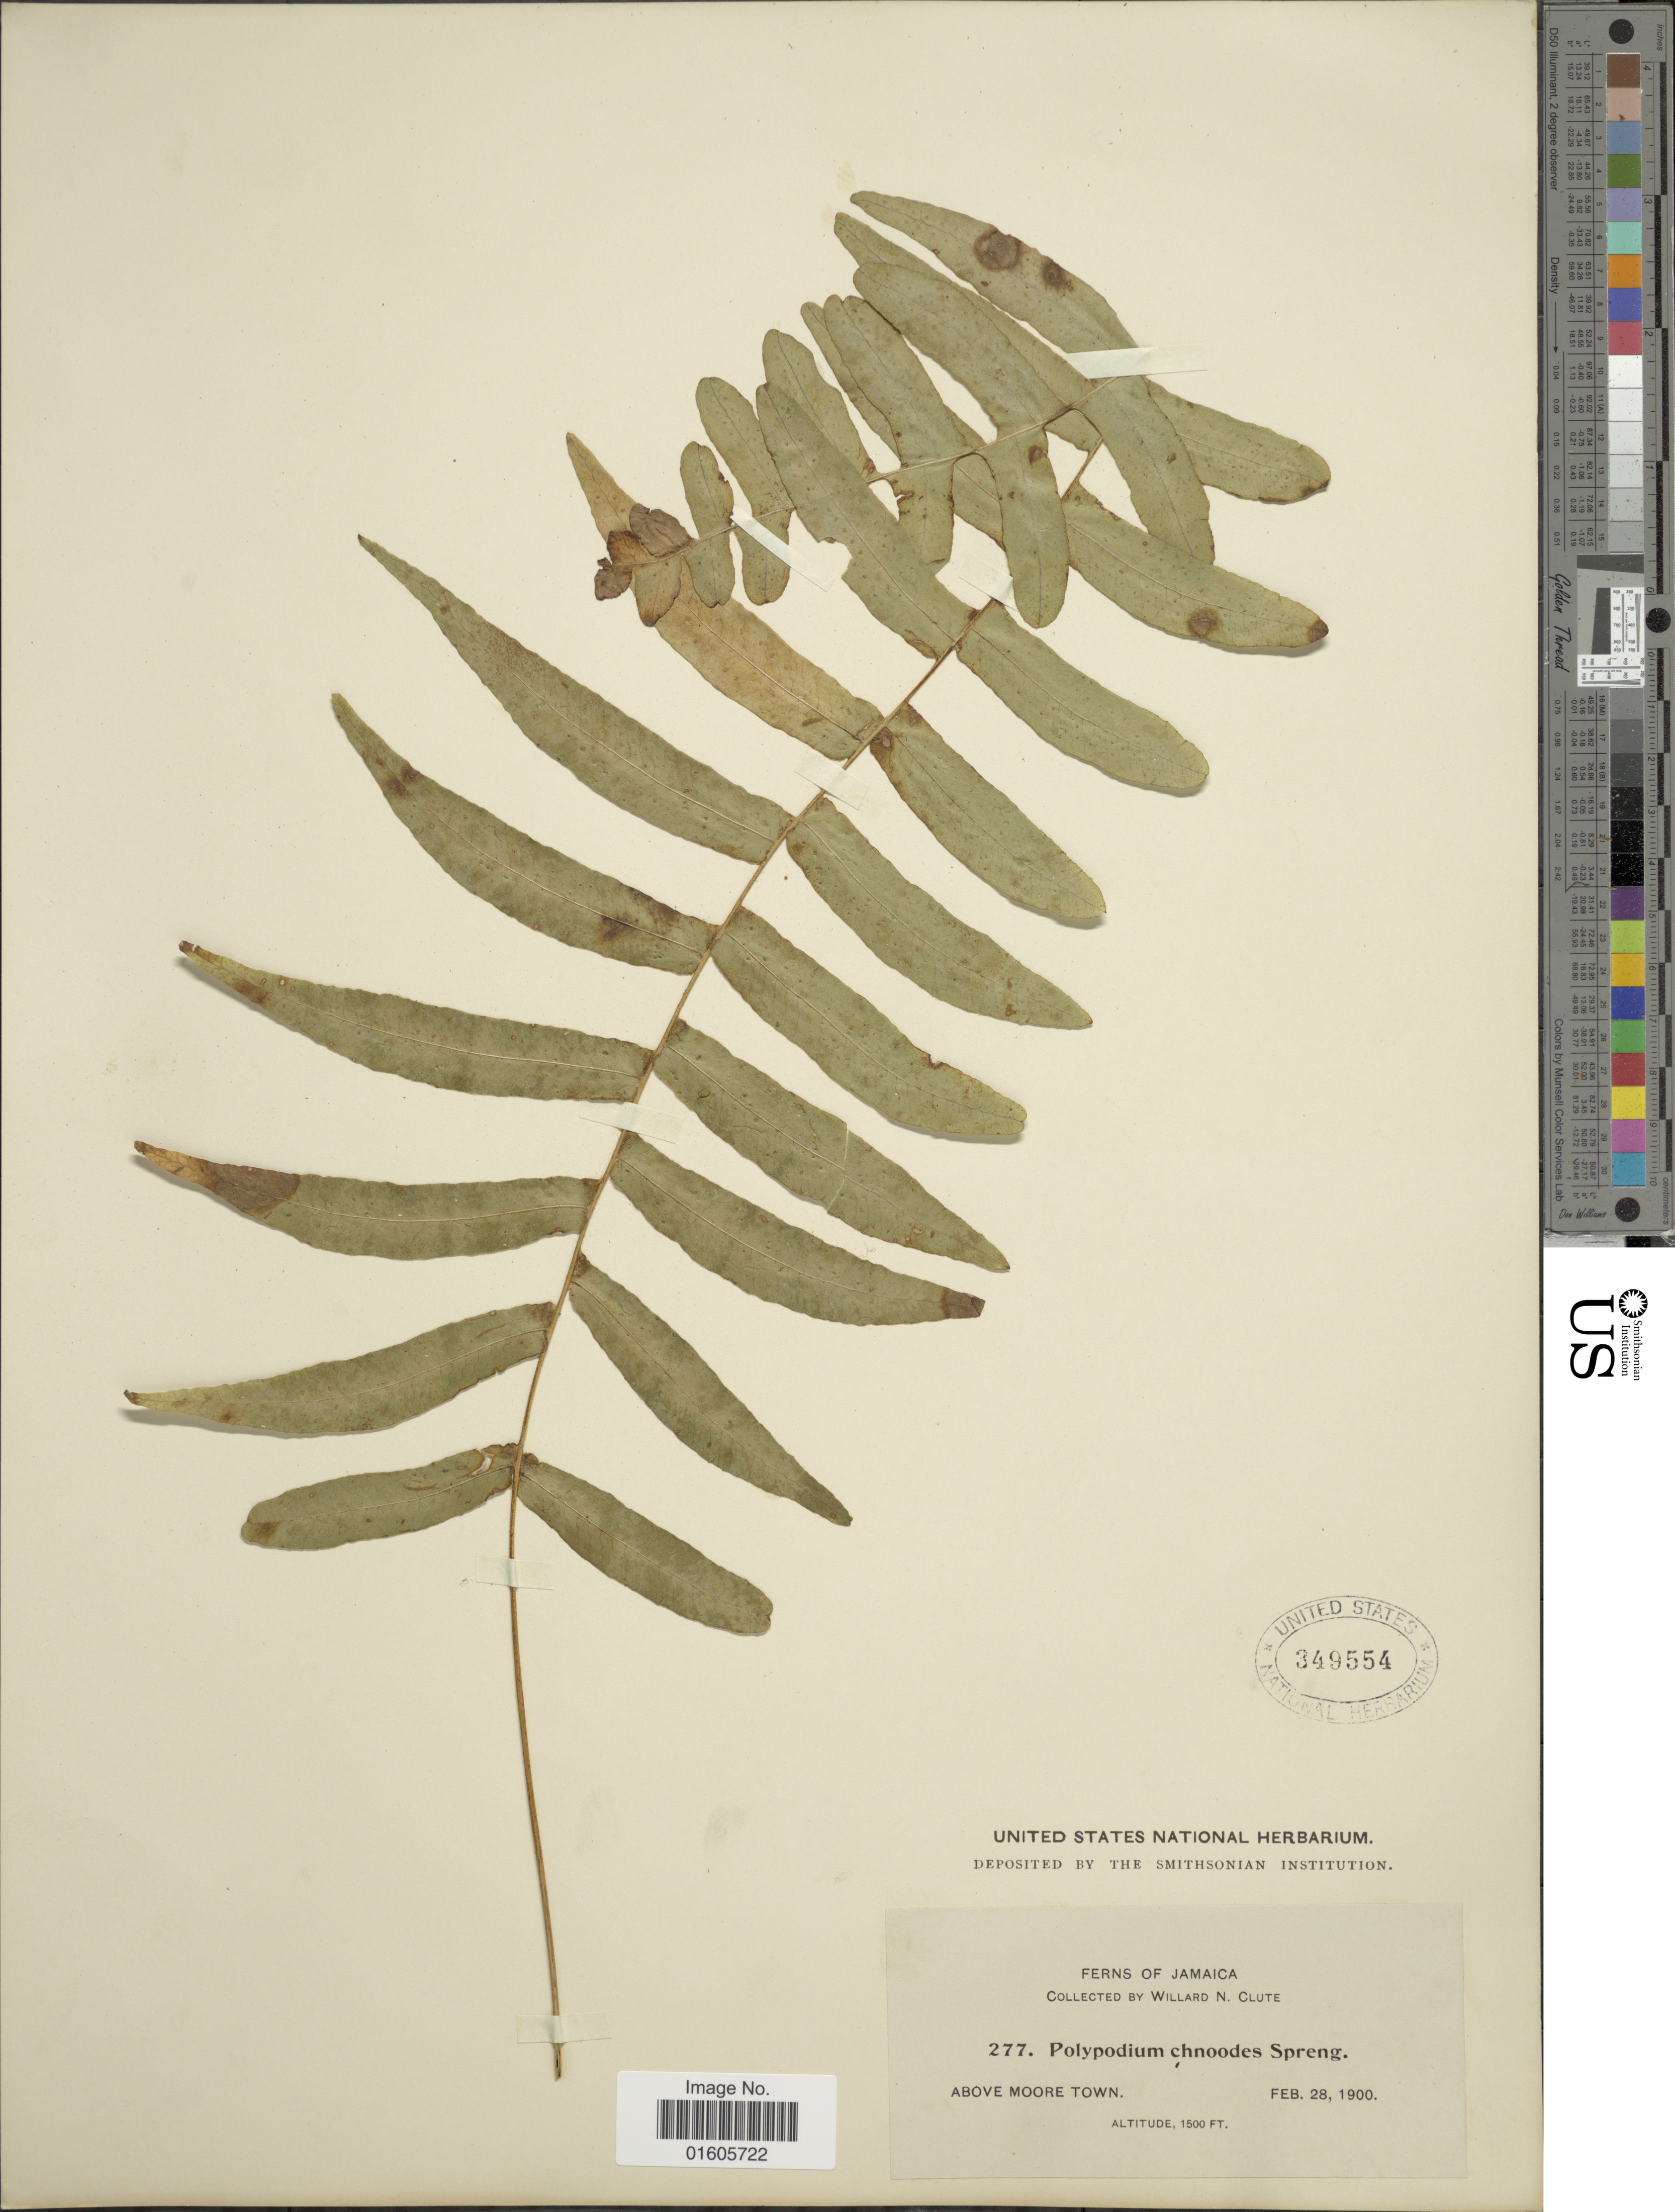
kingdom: Plantae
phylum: Tracheophyta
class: Polypodiopsida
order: Polypodiales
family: Polypodiaceae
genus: Serpocaulon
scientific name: Serpocaulon dissimile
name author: (L.) A.R. Sm.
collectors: W. N. Clute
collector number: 277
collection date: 1900-02-28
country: Jamaica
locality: Above Moore Town.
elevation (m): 457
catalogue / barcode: US 349554